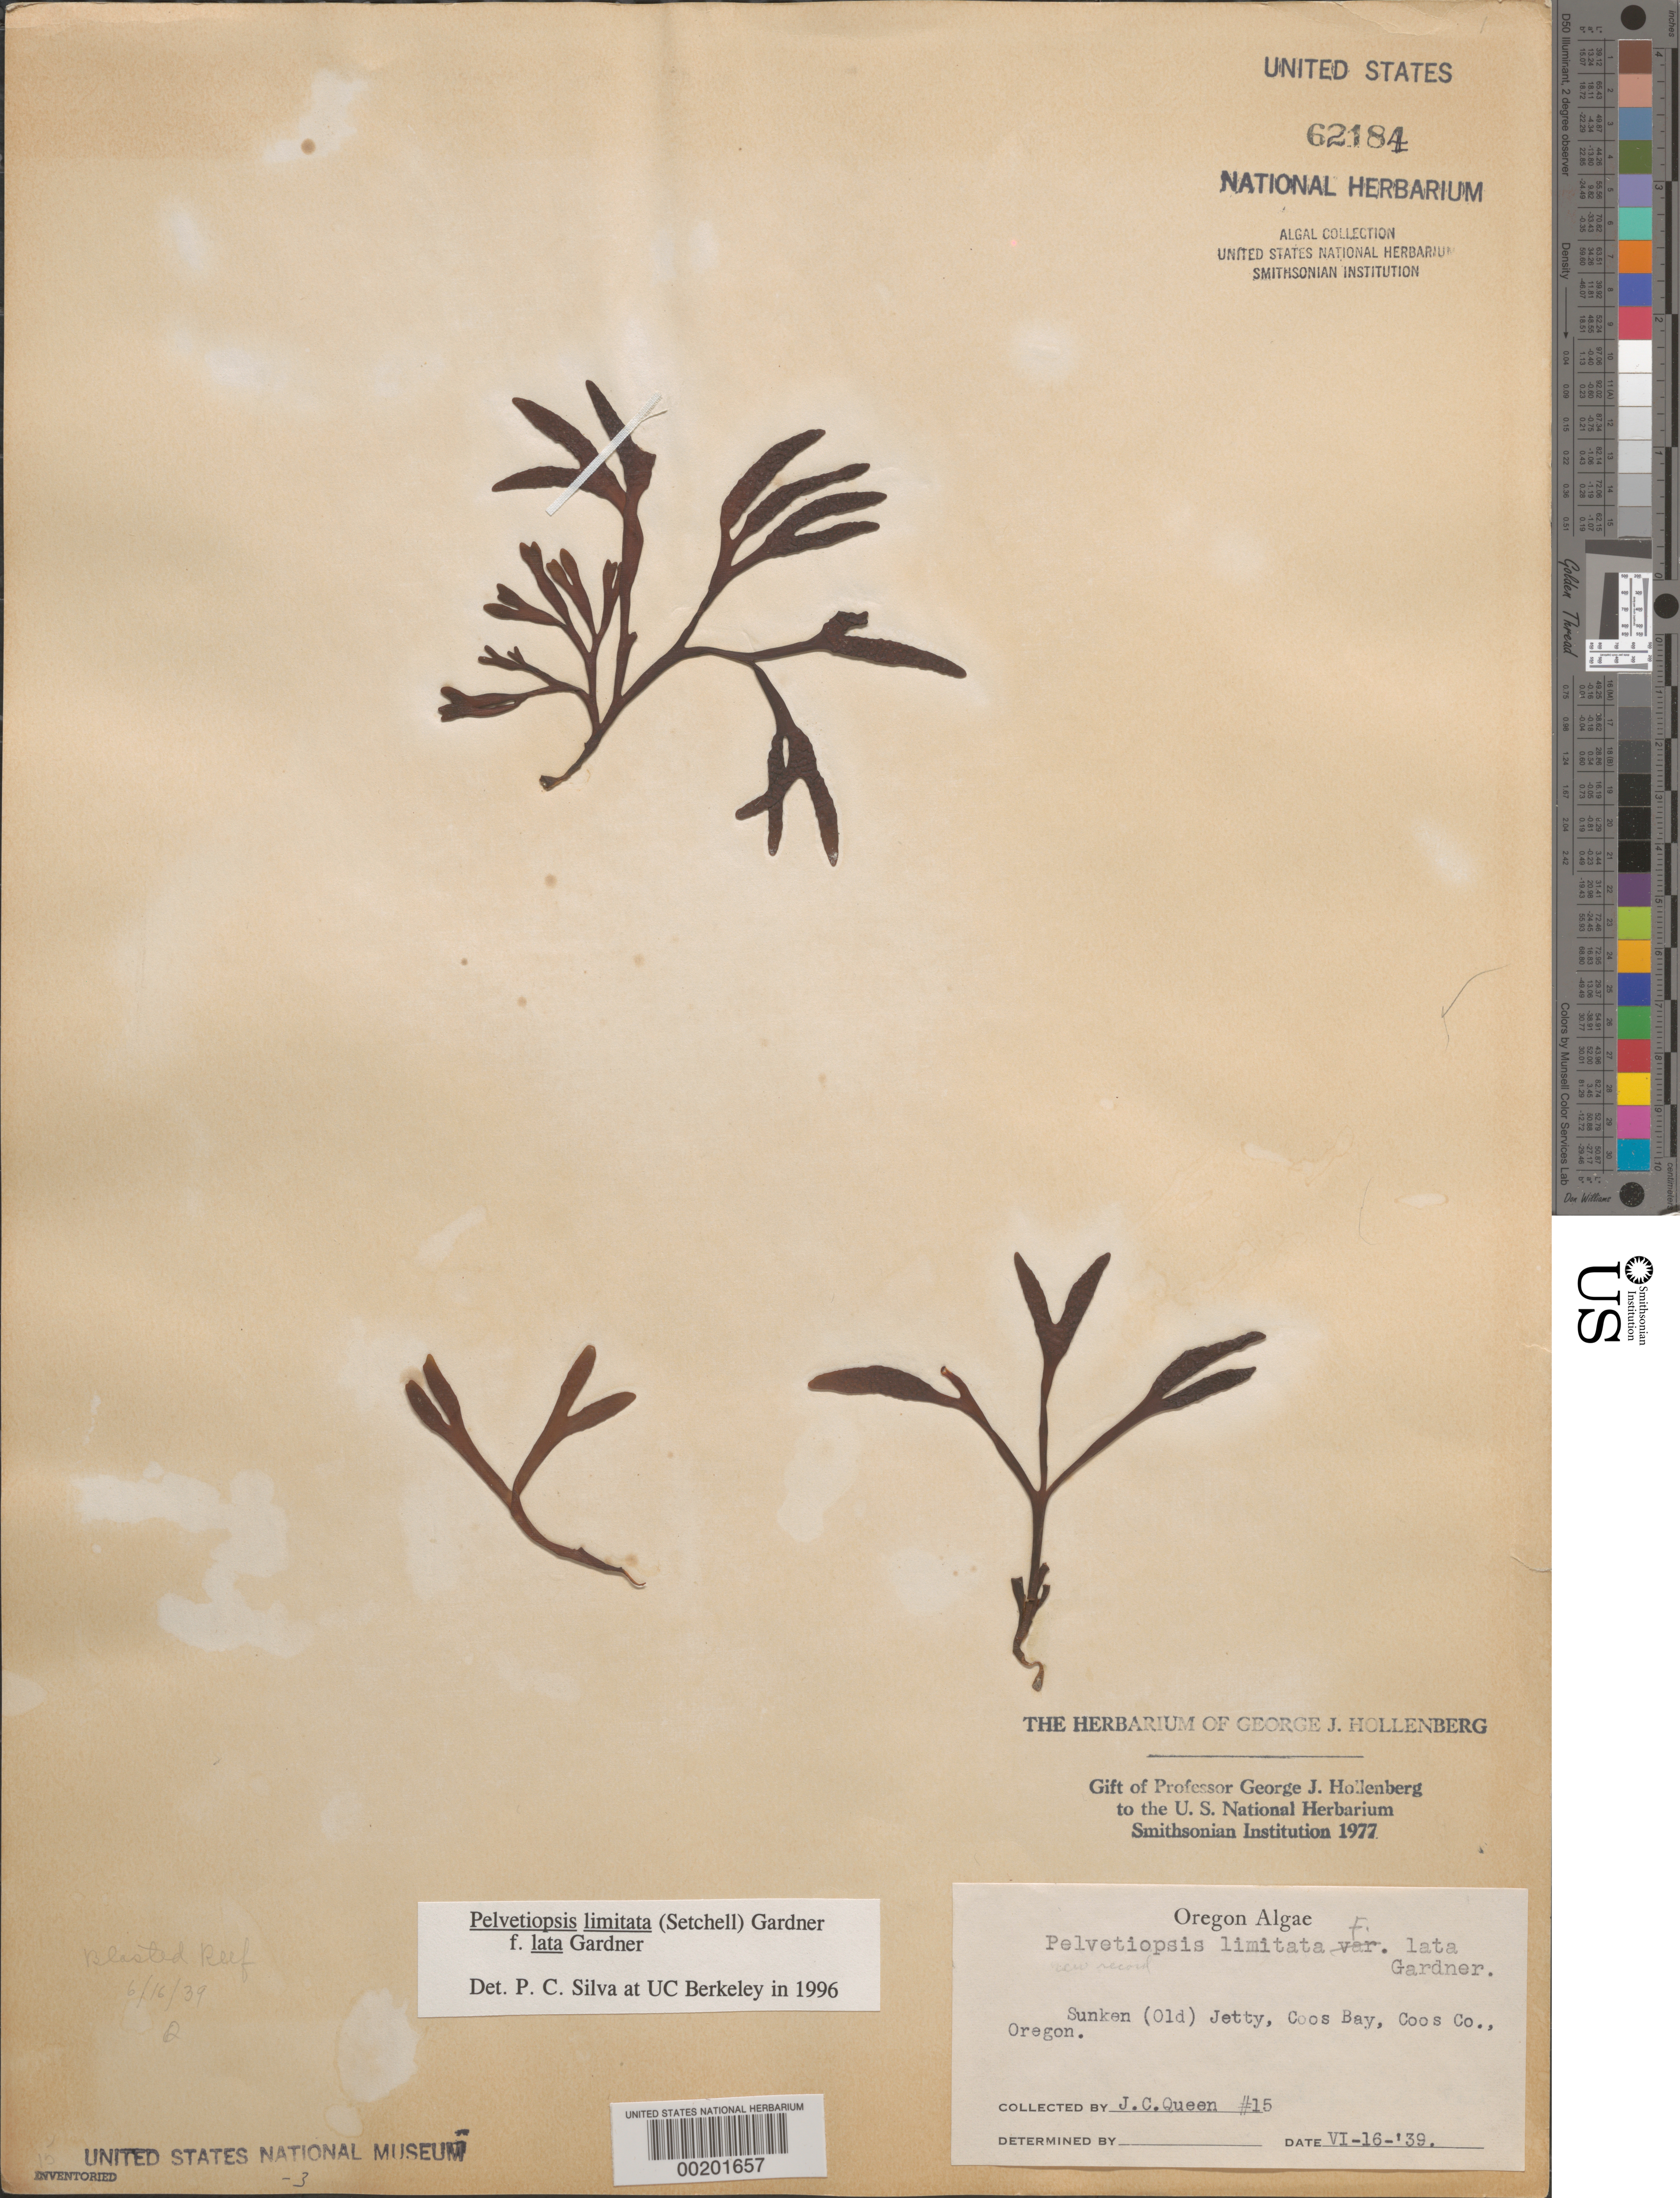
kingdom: Chromista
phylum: Ochrophyta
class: Phaeophyceae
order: Fucales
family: Fucaceae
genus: Pelvetiopsis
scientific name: Pelvetiopsis limitata f. lata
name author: N.L. Gardner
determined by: Silva, P. C.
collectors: J. Queen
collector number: Q15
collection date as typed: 16 Jun 1939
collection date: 1939-06-16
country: United States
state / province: Oregon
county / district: Coos County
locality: Coos Bay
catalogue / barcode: US 62184